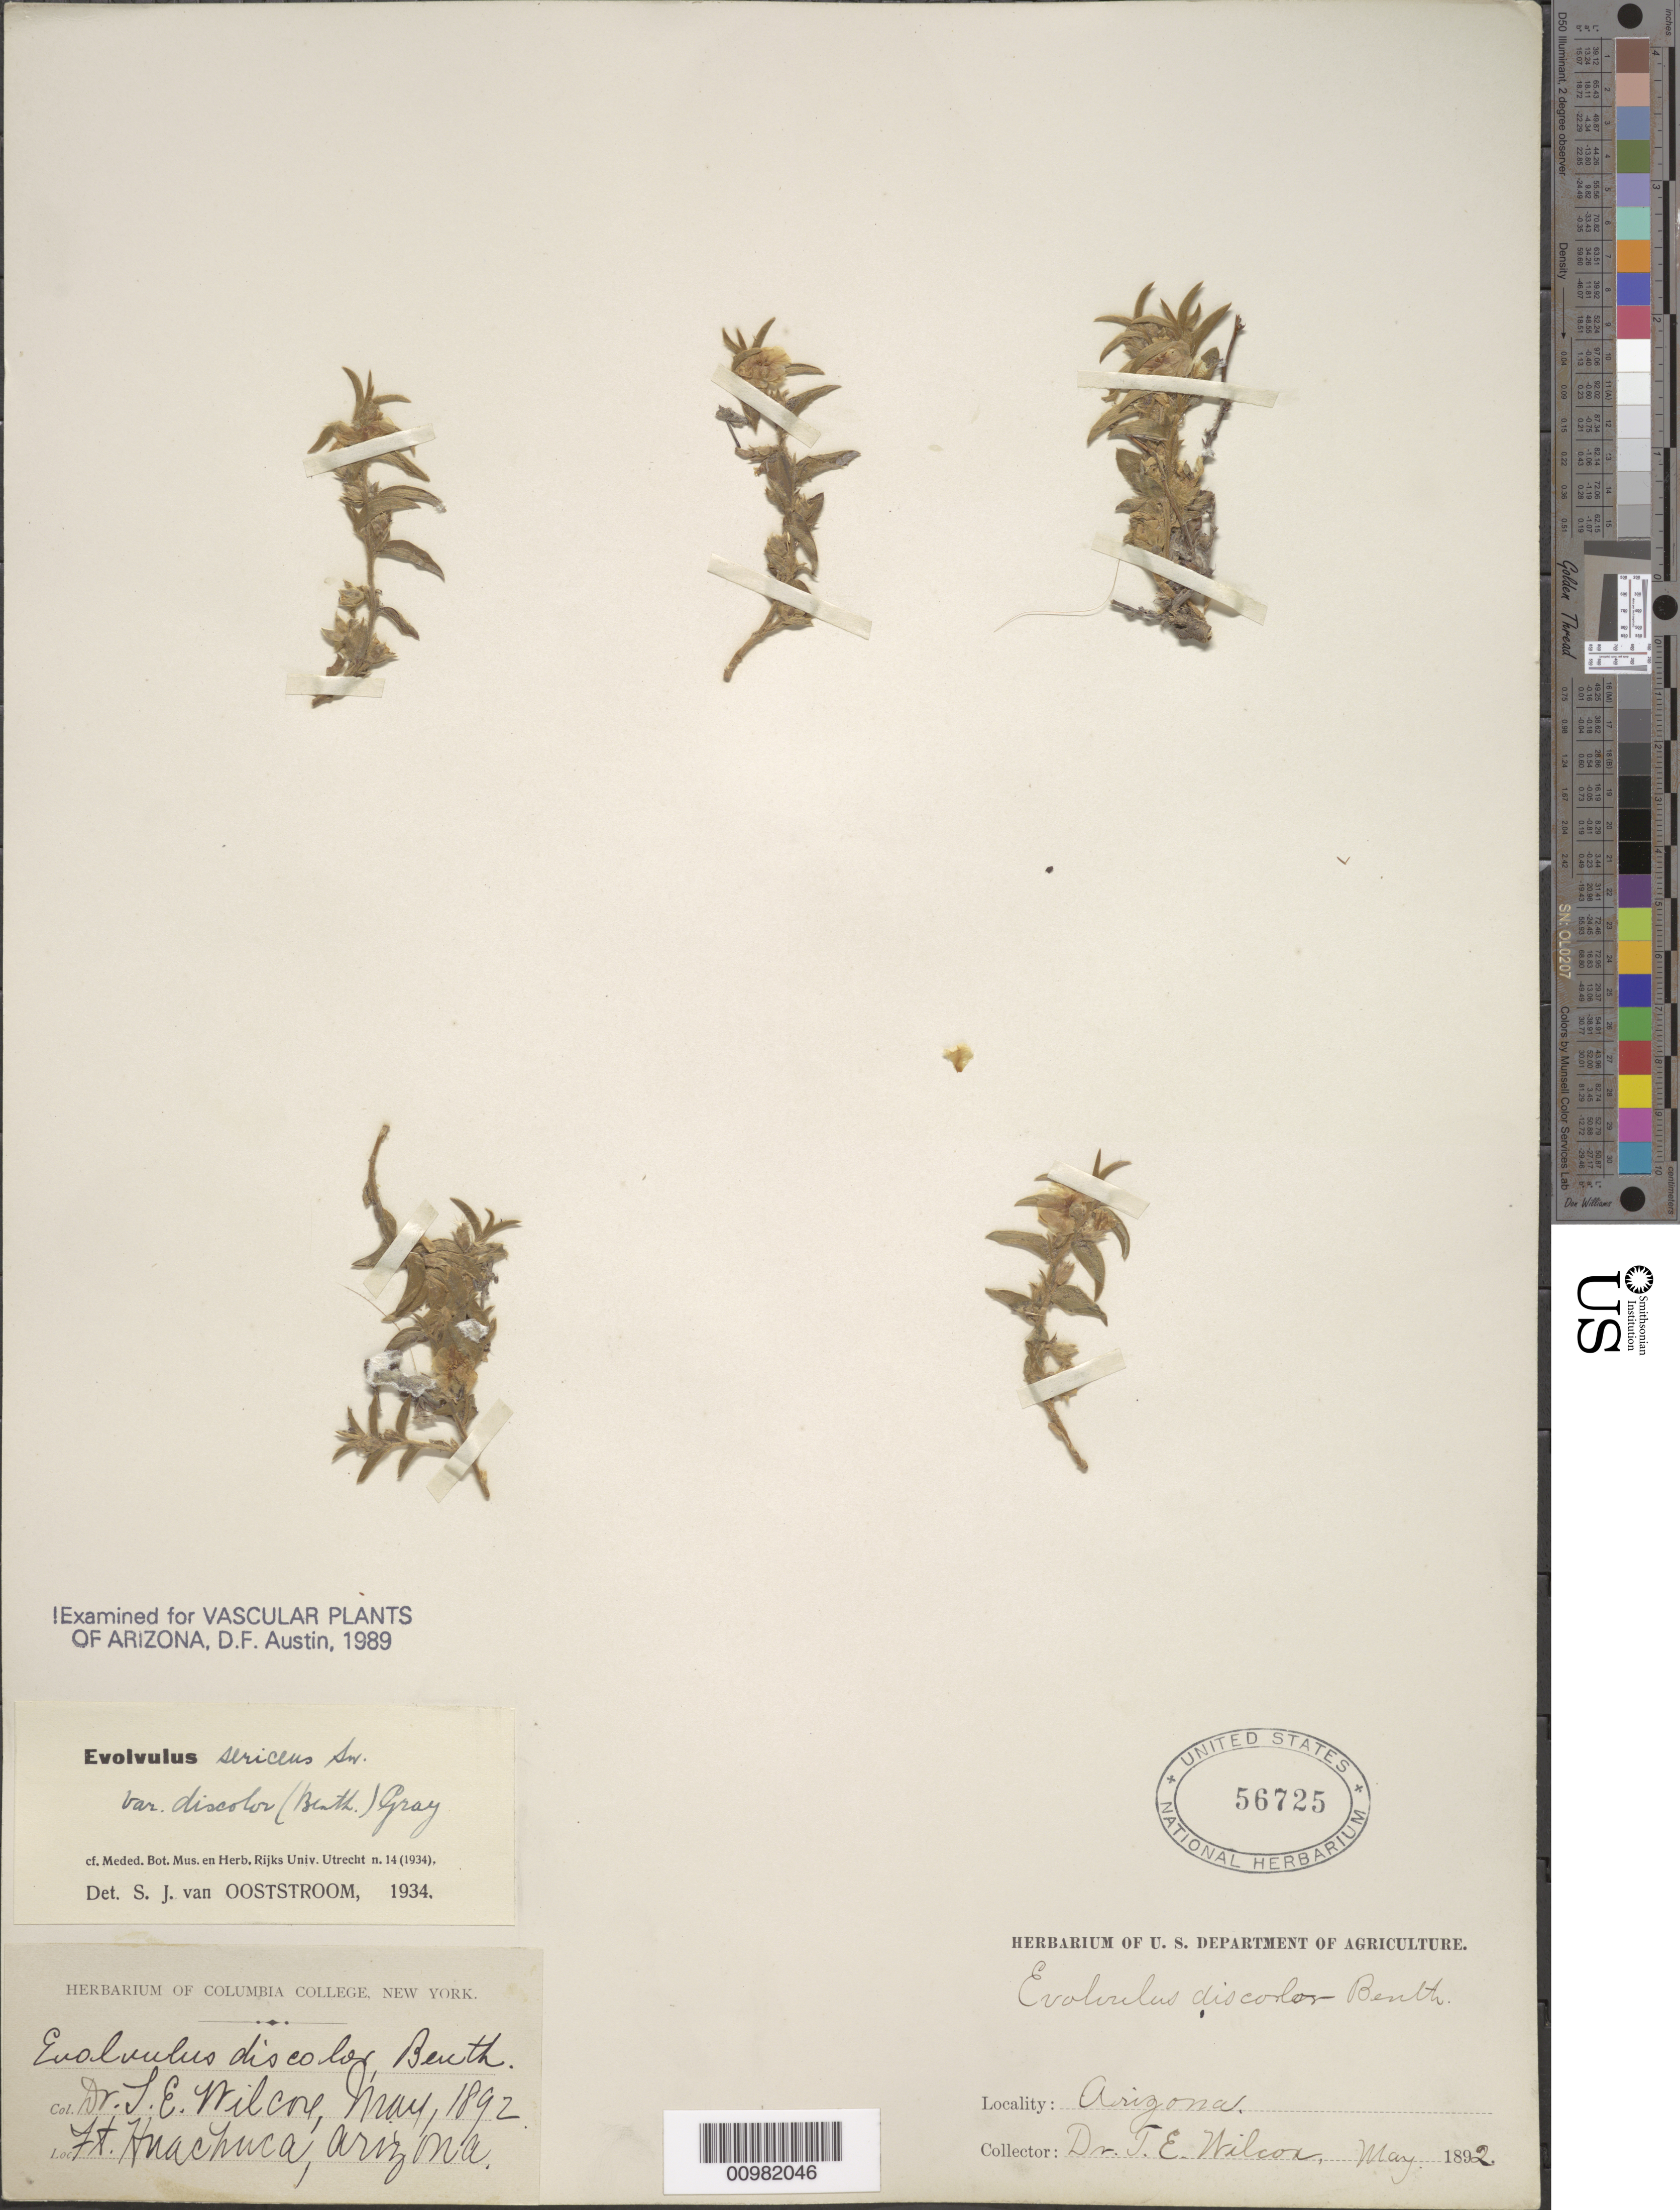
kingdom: Plantae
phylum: Tracheophyta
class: Magnoliopsida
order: Solanales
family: Convolvulaceae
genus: Evolvulus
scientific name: Evolvulus sericeus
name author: Sw.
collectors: T. E. Wilcox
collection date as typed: May 1892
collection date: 1892-05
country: United States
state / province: Arizona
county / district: Cochise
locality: Fort Huachuca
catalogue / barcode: US 56725